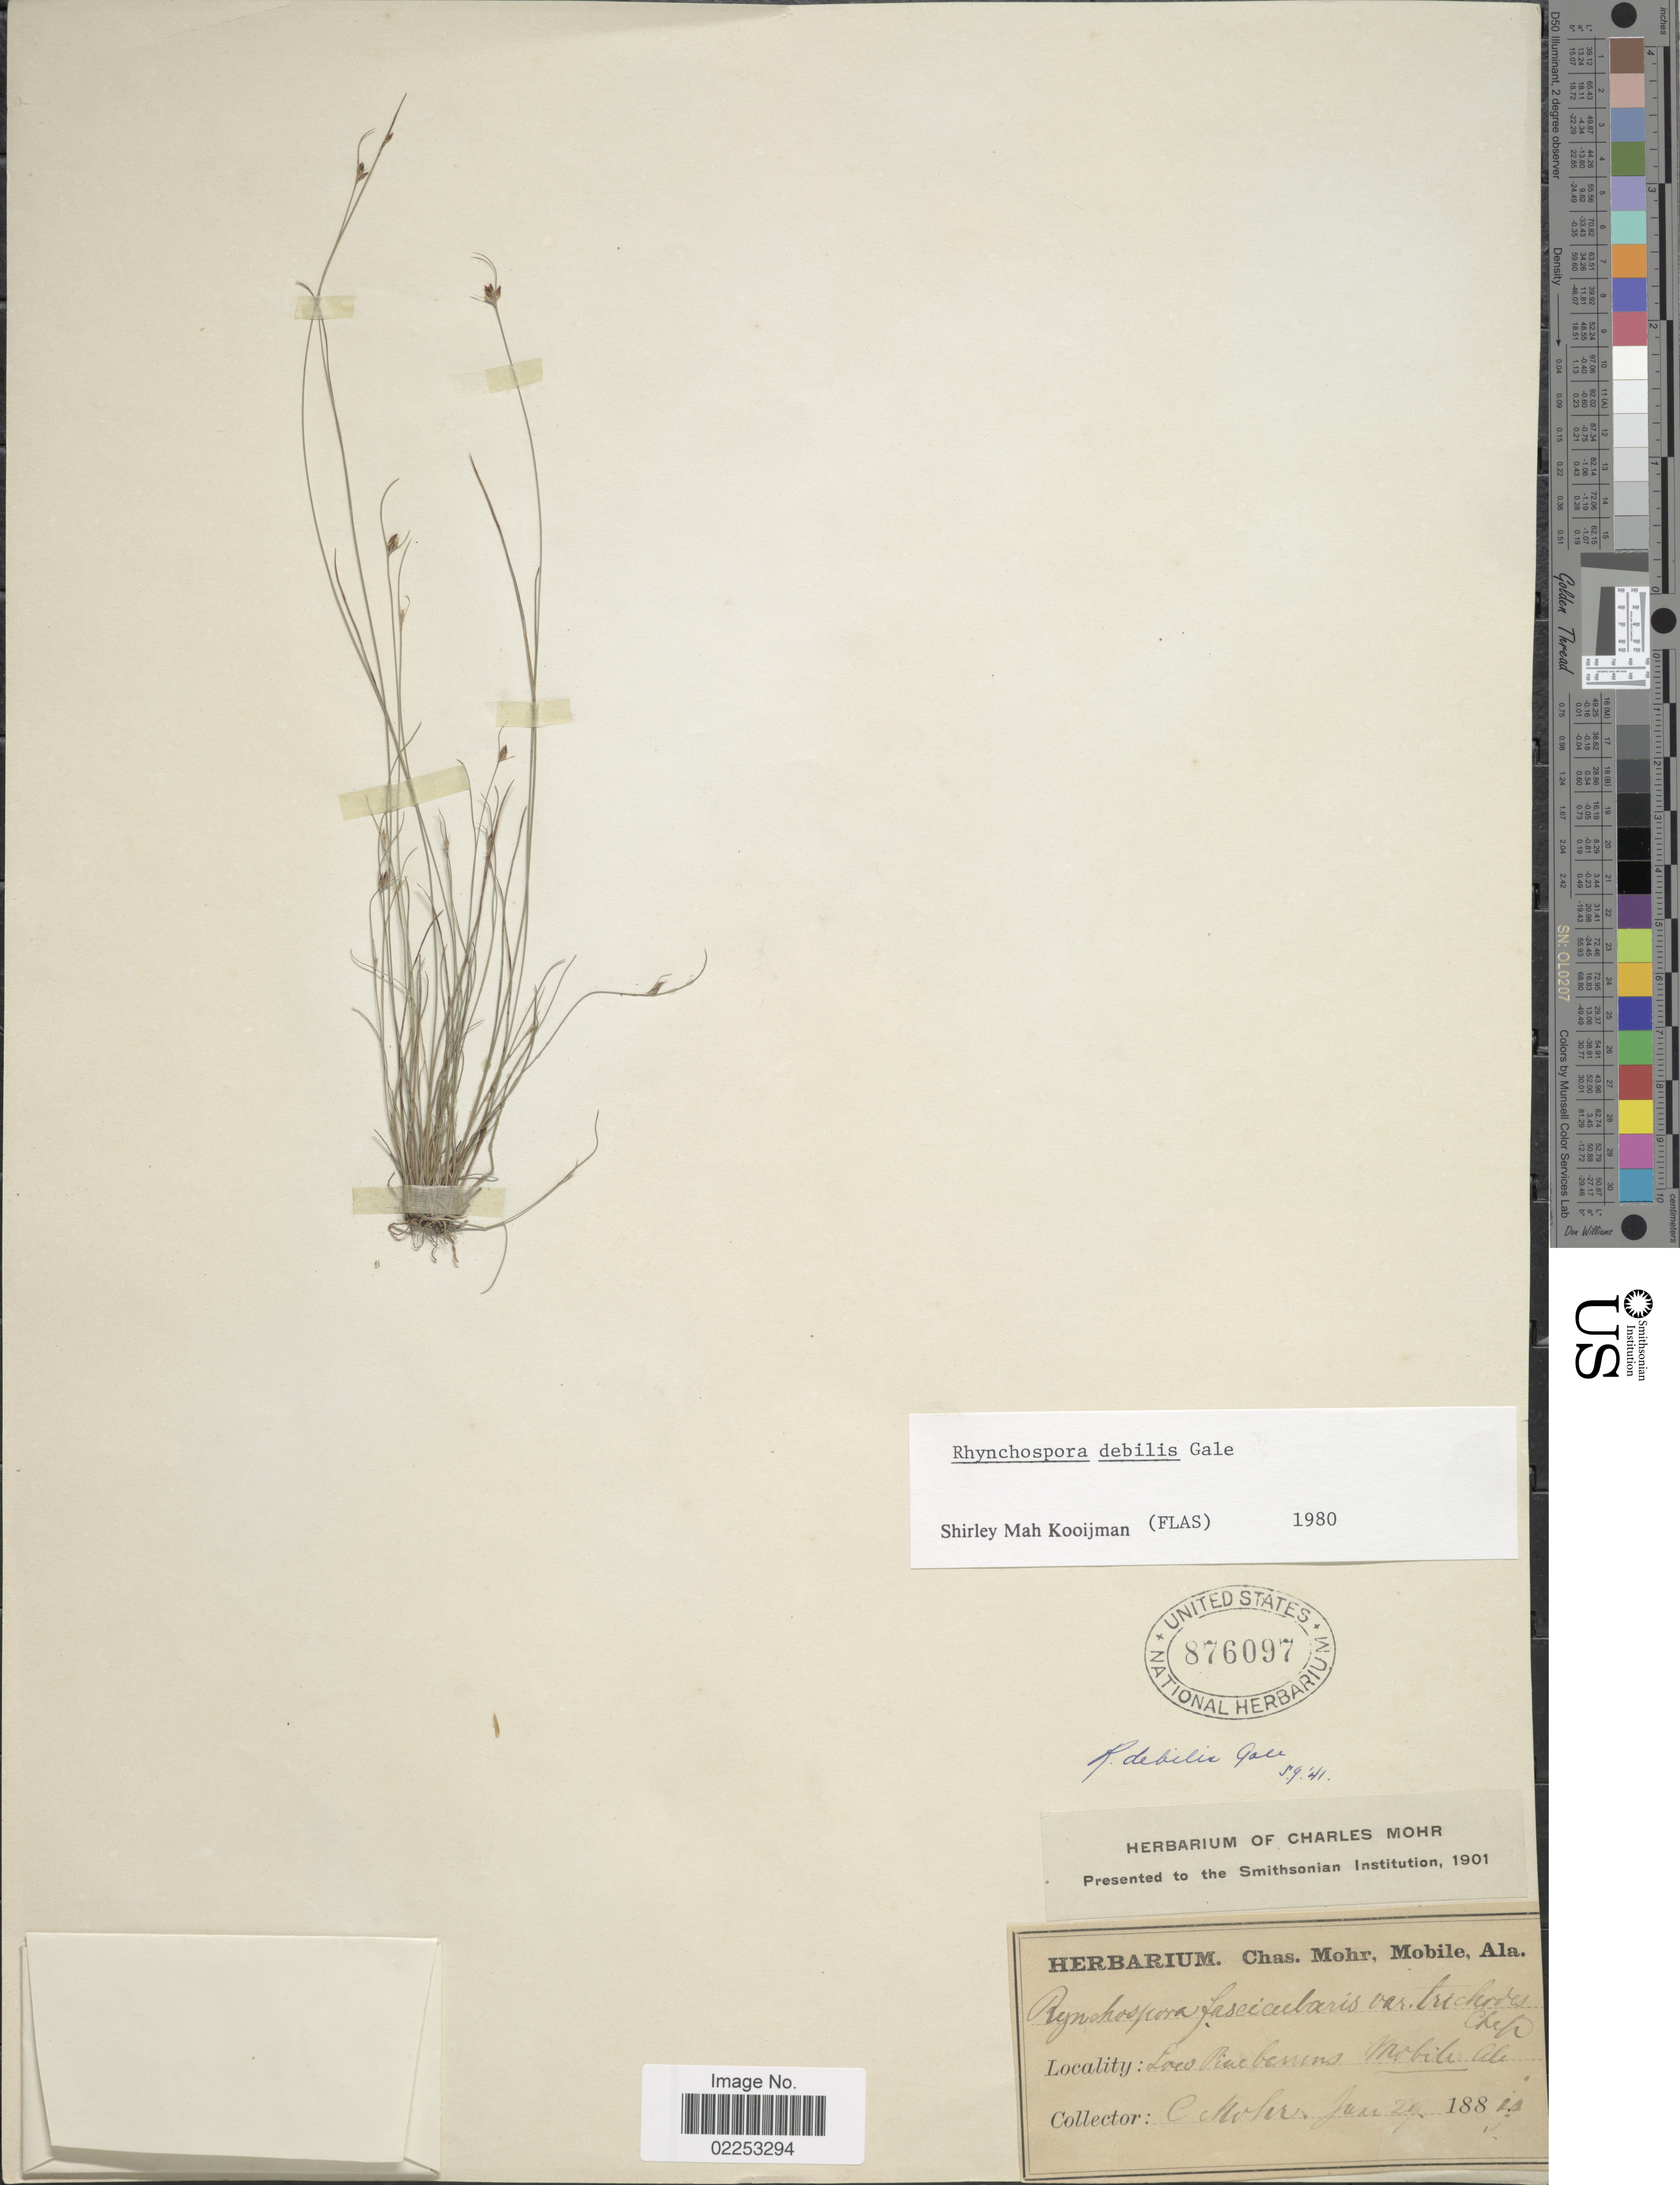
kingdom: Plantae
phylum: Tracheophyta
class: Liliopsida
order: Poales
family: Cyperaceae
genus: Rhynchospora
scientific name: Rhynchospora debilis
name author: Gale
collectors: C. T. Mohr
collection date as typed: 188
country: United States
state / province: Alabama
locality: Low Pine barrens, Mobile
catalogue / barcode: US 876097